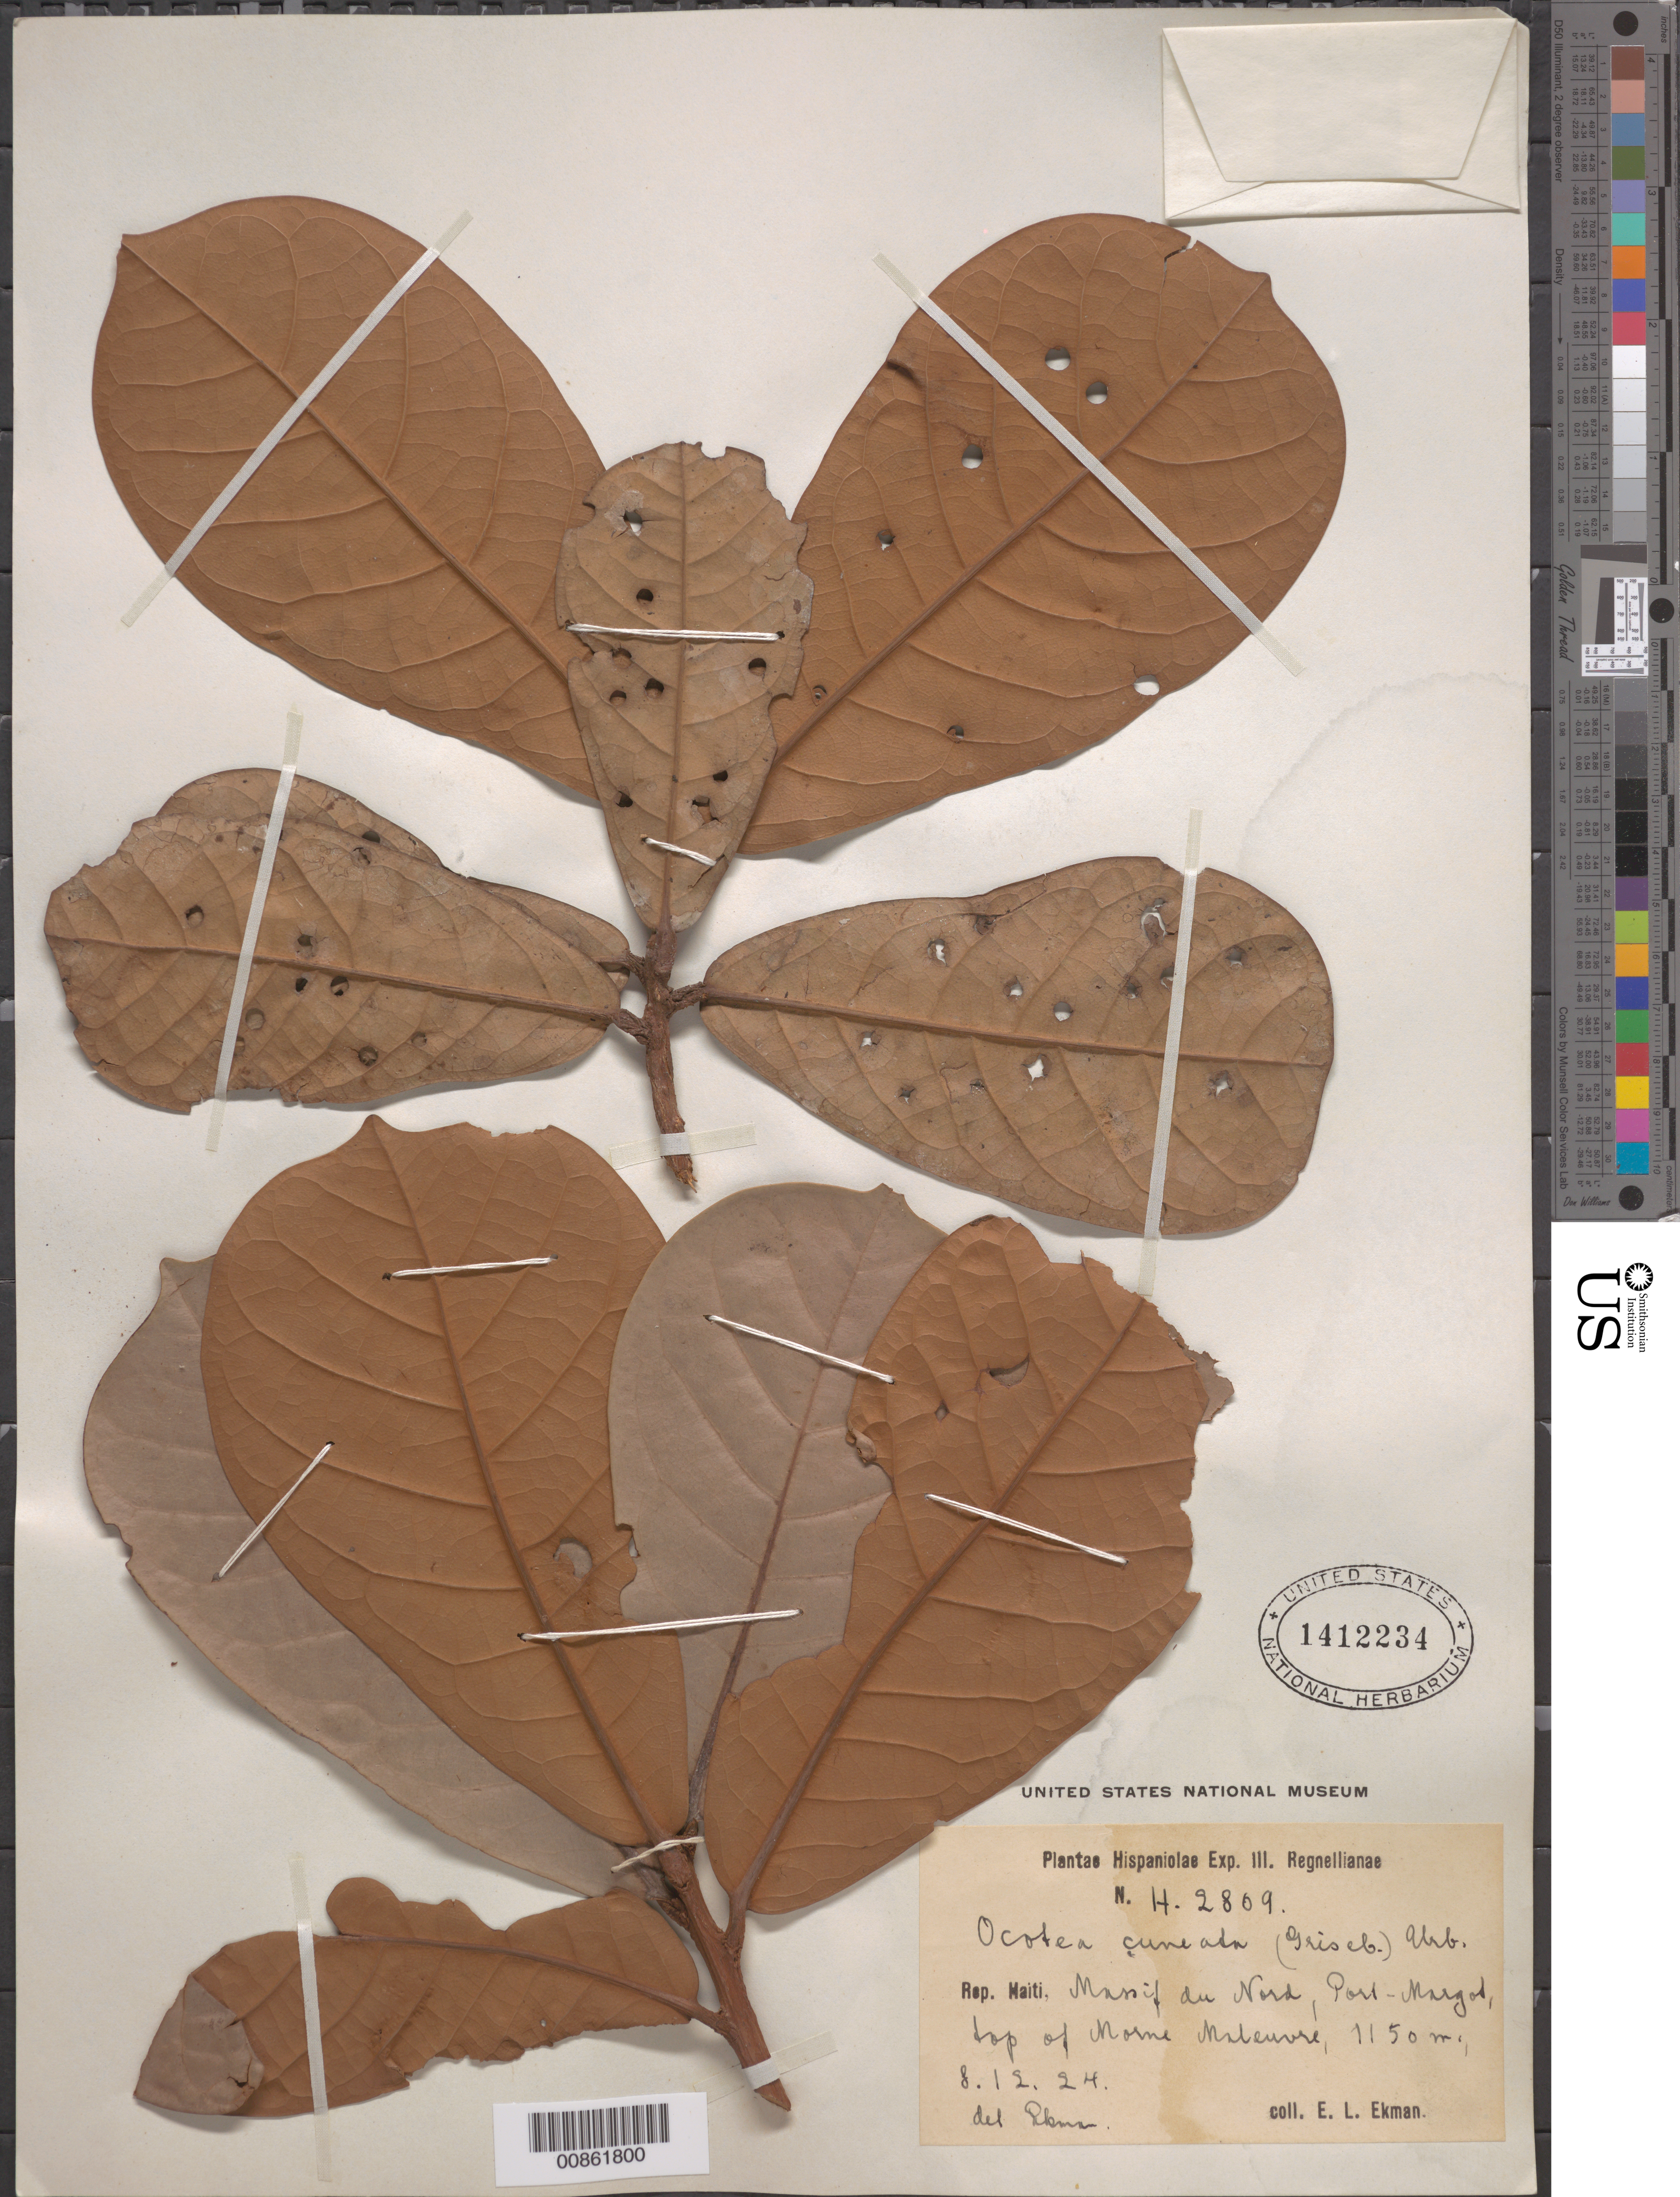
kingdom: Plantae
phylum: Tracheophyta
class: Magnoliopsida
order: Laurales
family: Lauraceae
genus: Ocotea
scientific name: Ocotea cuneata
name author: (Griseb.) M. Gómez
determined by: Ekman, E. L.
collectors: E. L. Ekman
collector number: H 2809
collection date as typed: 08 Dec 1924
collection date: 1924-12-08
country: Haiti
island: Hispaniola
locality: Massif du Nord, Port-Margot, top of Morne Maleuvre.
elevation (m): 1150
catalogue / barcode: US 1412234